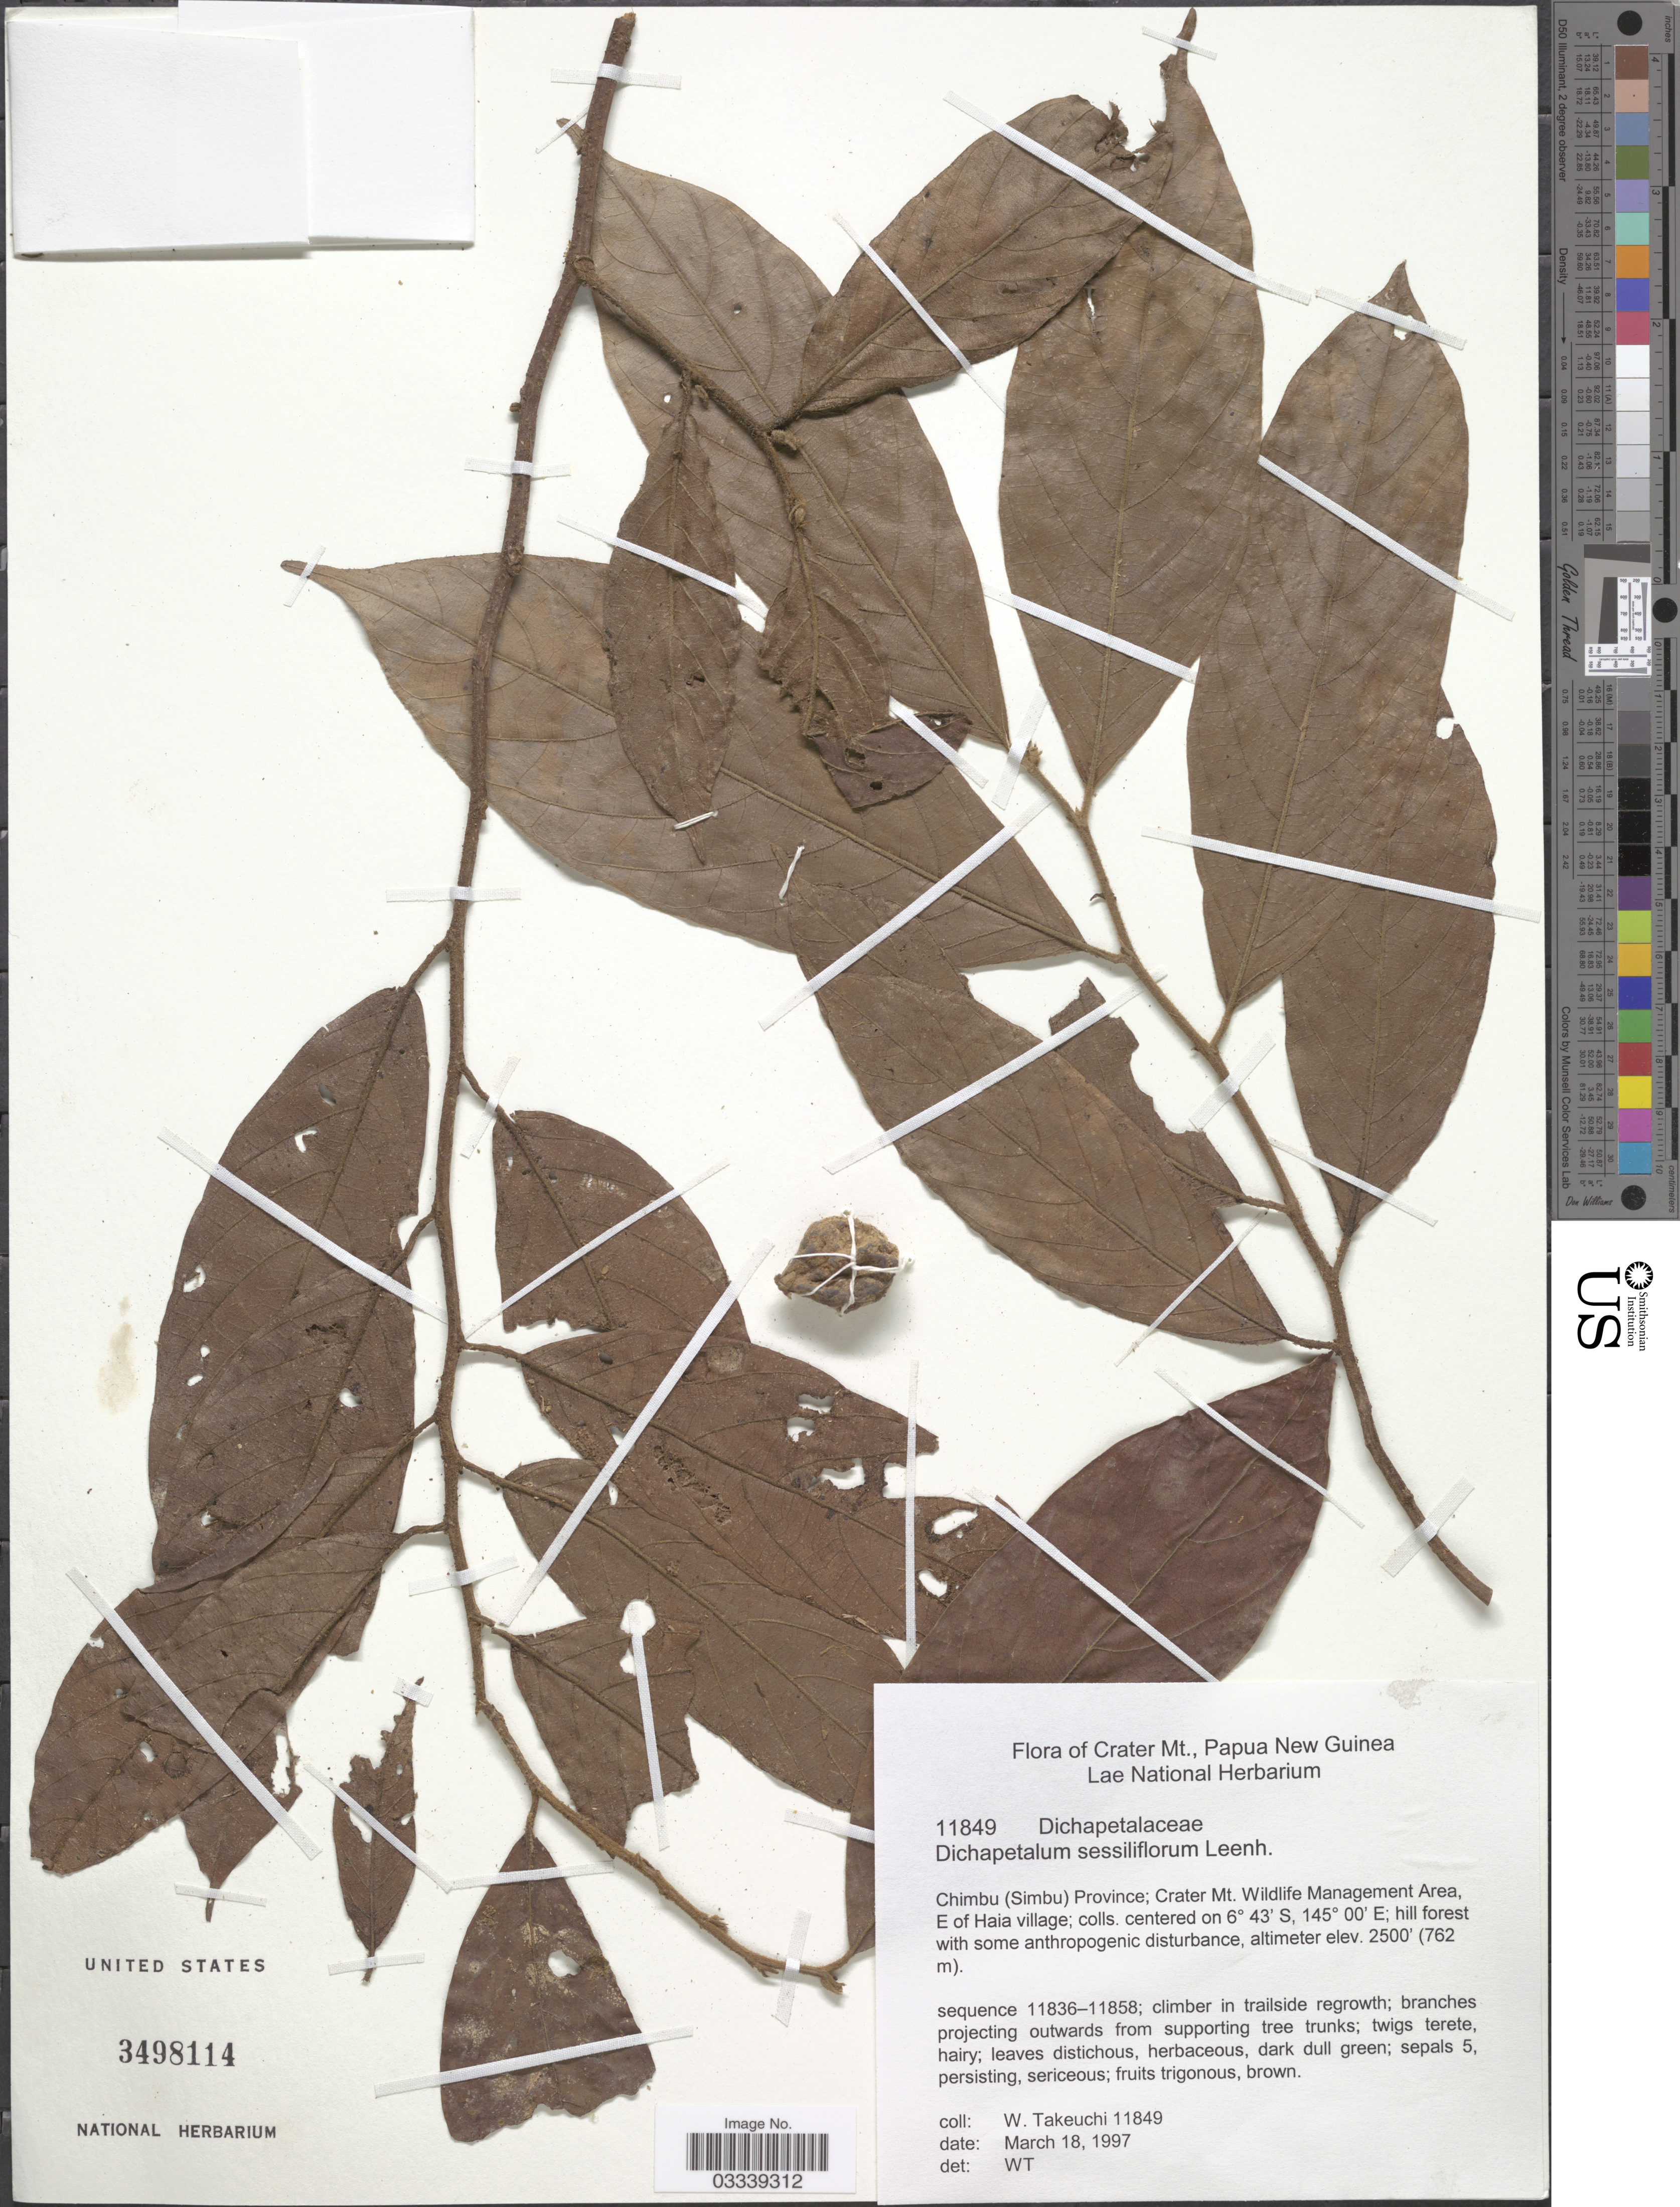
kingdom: Plantae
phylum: Tracheophyta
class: Magnoliopsida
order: Malpighiales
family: Dichapetalaceae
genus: Dichapetalum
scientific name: Dichapetalum sessiliflorum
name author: Leenh.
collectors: W. Takeuchi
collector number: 11849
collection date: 1997-03-18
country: Papua New Guinea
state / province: Chimbu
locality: Crater Mt., Chimbu (Simbu) Province; Crater Mt. Wildlife Management Area, E of Haia village.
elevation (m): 762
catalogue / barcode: US 3498114